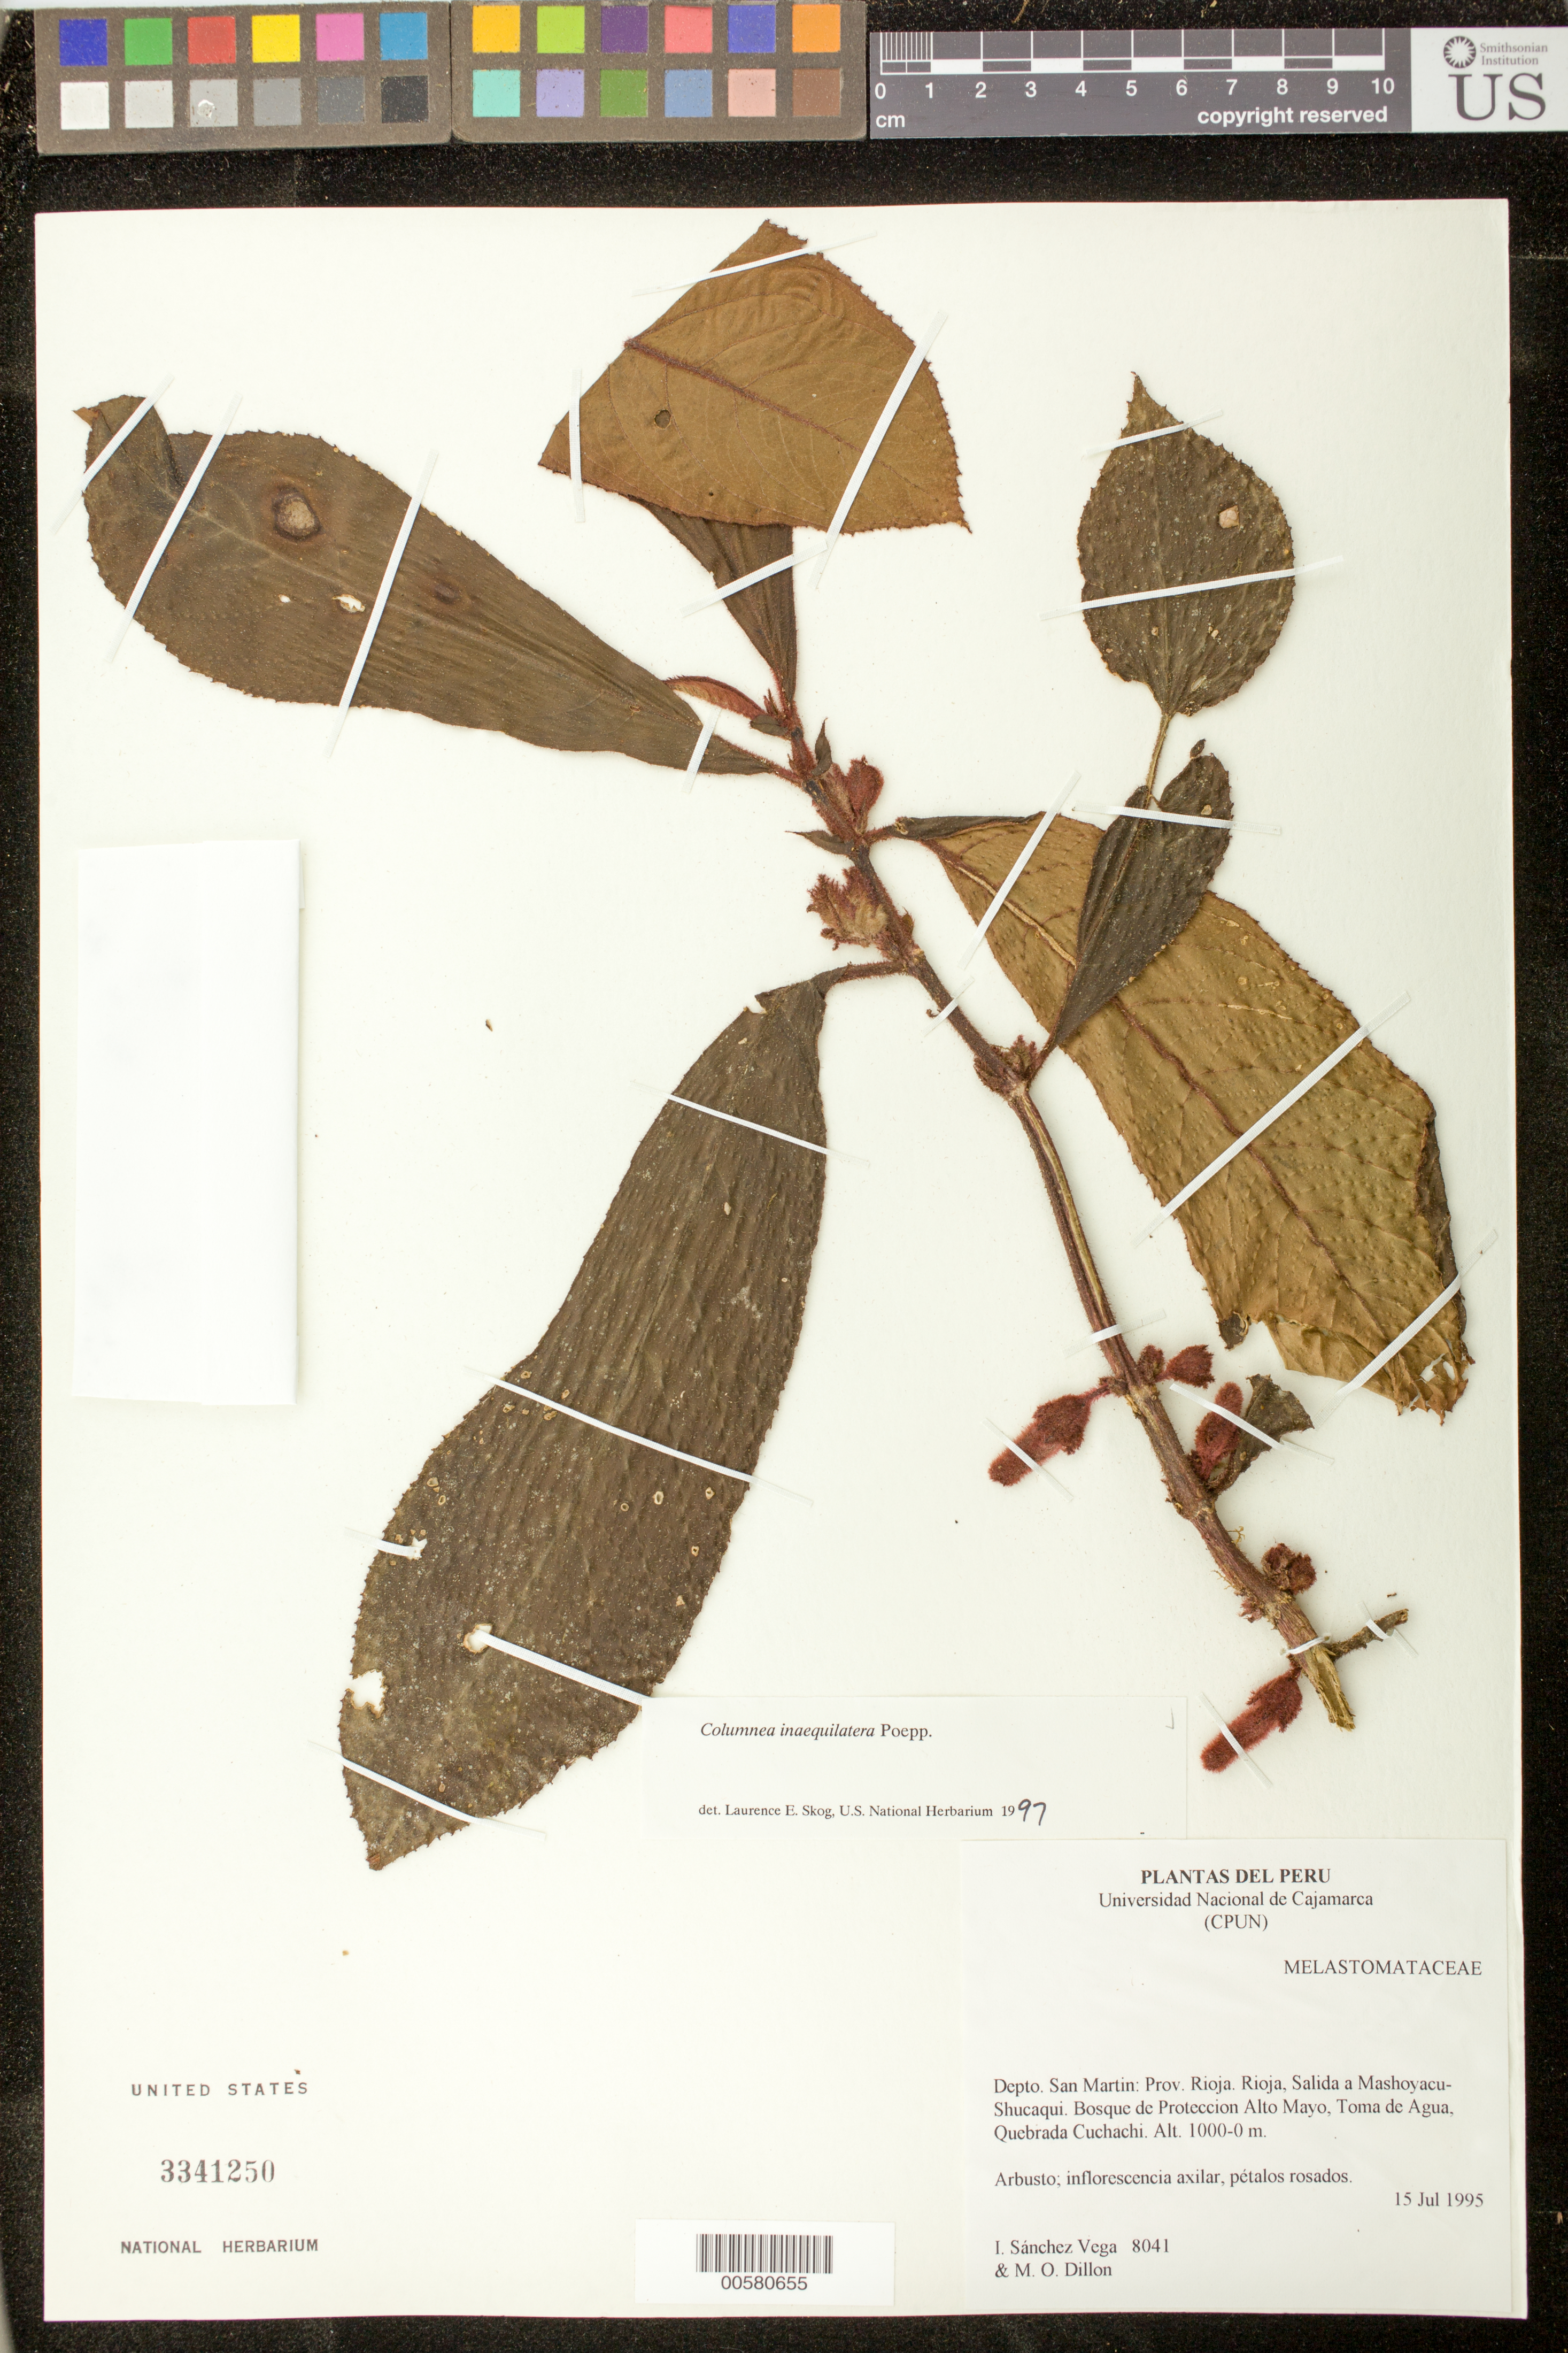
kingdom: Plantae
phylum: Tracheophyta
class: Magnoliopsida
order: Lamiales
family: Gesneriaceae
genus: Columnea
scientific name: Columnea inaequilatera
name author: Poepp.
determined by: Skog, Laurence E.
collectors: I. M. Sánchez Vega & M. O. Dillon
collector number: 8041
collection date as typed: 15 Jul 1995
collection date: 1995-07-15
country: Peru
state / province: San Martín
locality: Prov. Rioja; Rioja, Salida a Mashoyacu-Shucaqui, Bosque de Proteccion Alto Mayo, Toma de Agua, Quebrada Cuchachi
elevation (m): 1000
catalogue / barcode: US 3341250